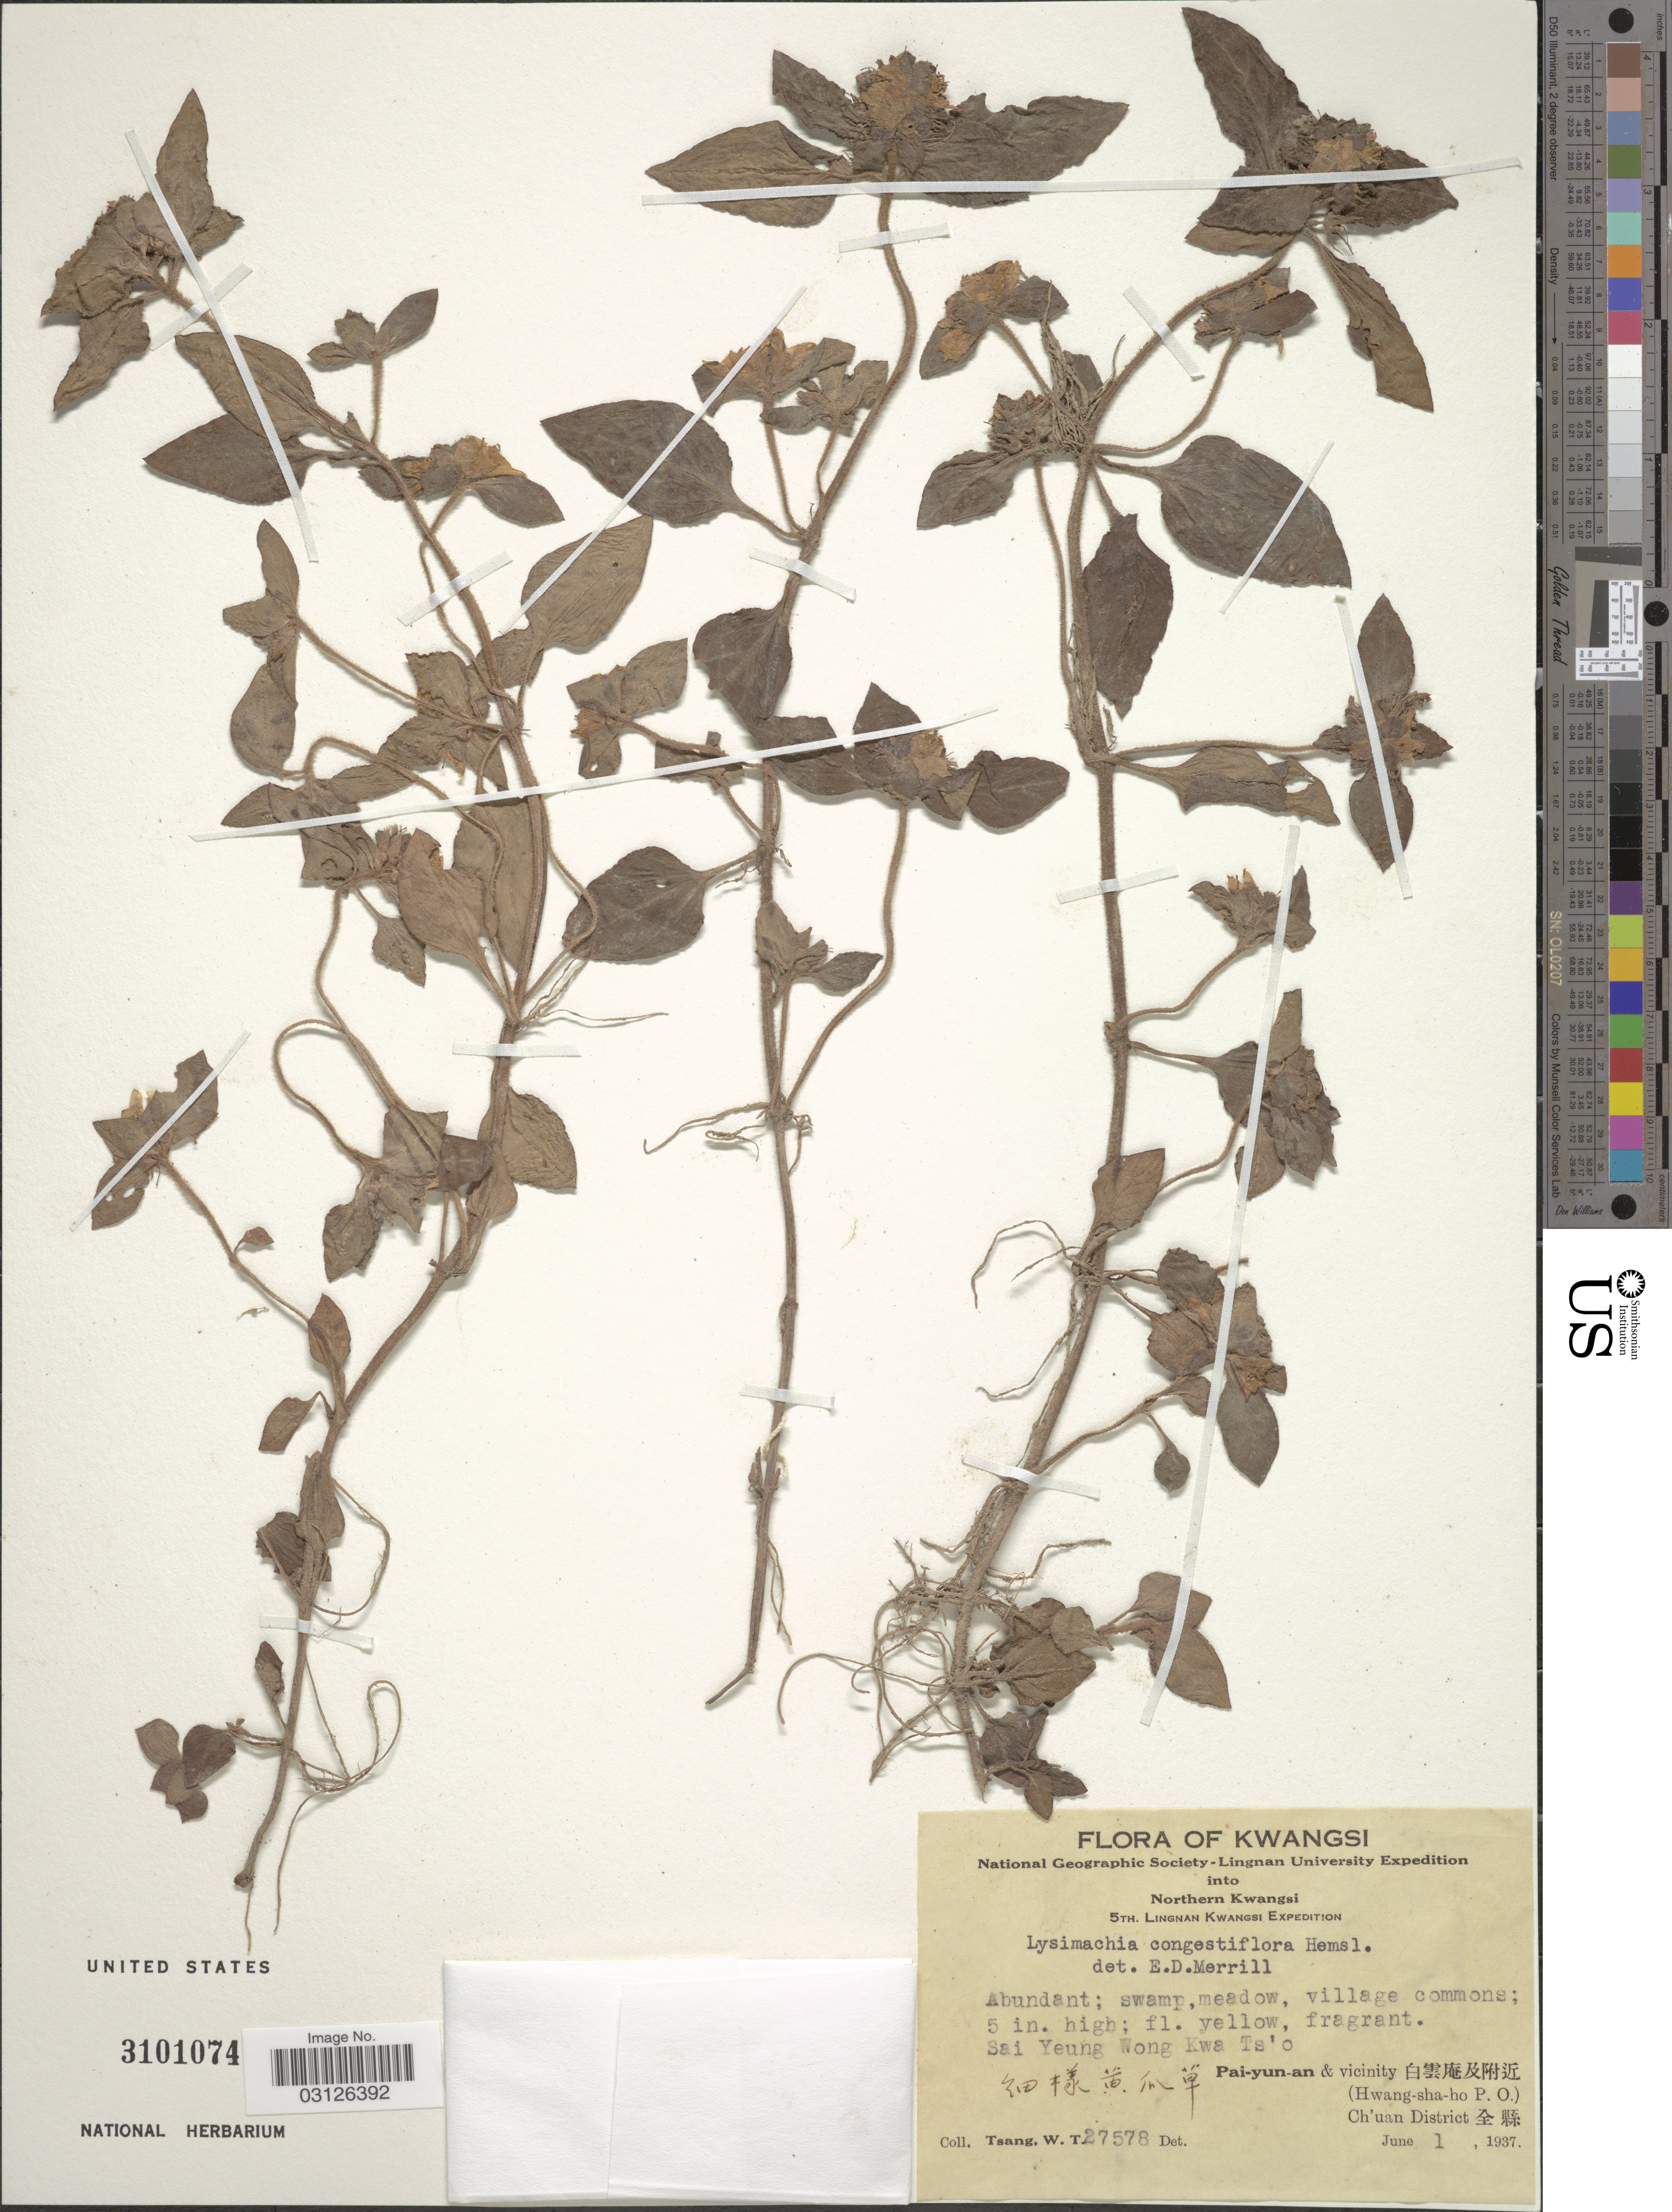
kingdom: Plantae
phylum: Tracheophyta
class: Magnoliopsida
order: Ericales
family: Primulaceae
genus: Lysimachia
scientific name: Lysimachia congestiflora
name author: Hemsl.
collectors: W. T. Tsang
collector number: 27578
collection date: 1937-06-01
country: China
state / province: Guangxi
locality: Kwangsi. Northern Kwangsi. Sai Yeung Wong Kwa Ts'o. Pai-yun-an & vicinity (Hwang-sha-ho P.O.) Ch'uan District.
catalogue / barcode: US 3101074